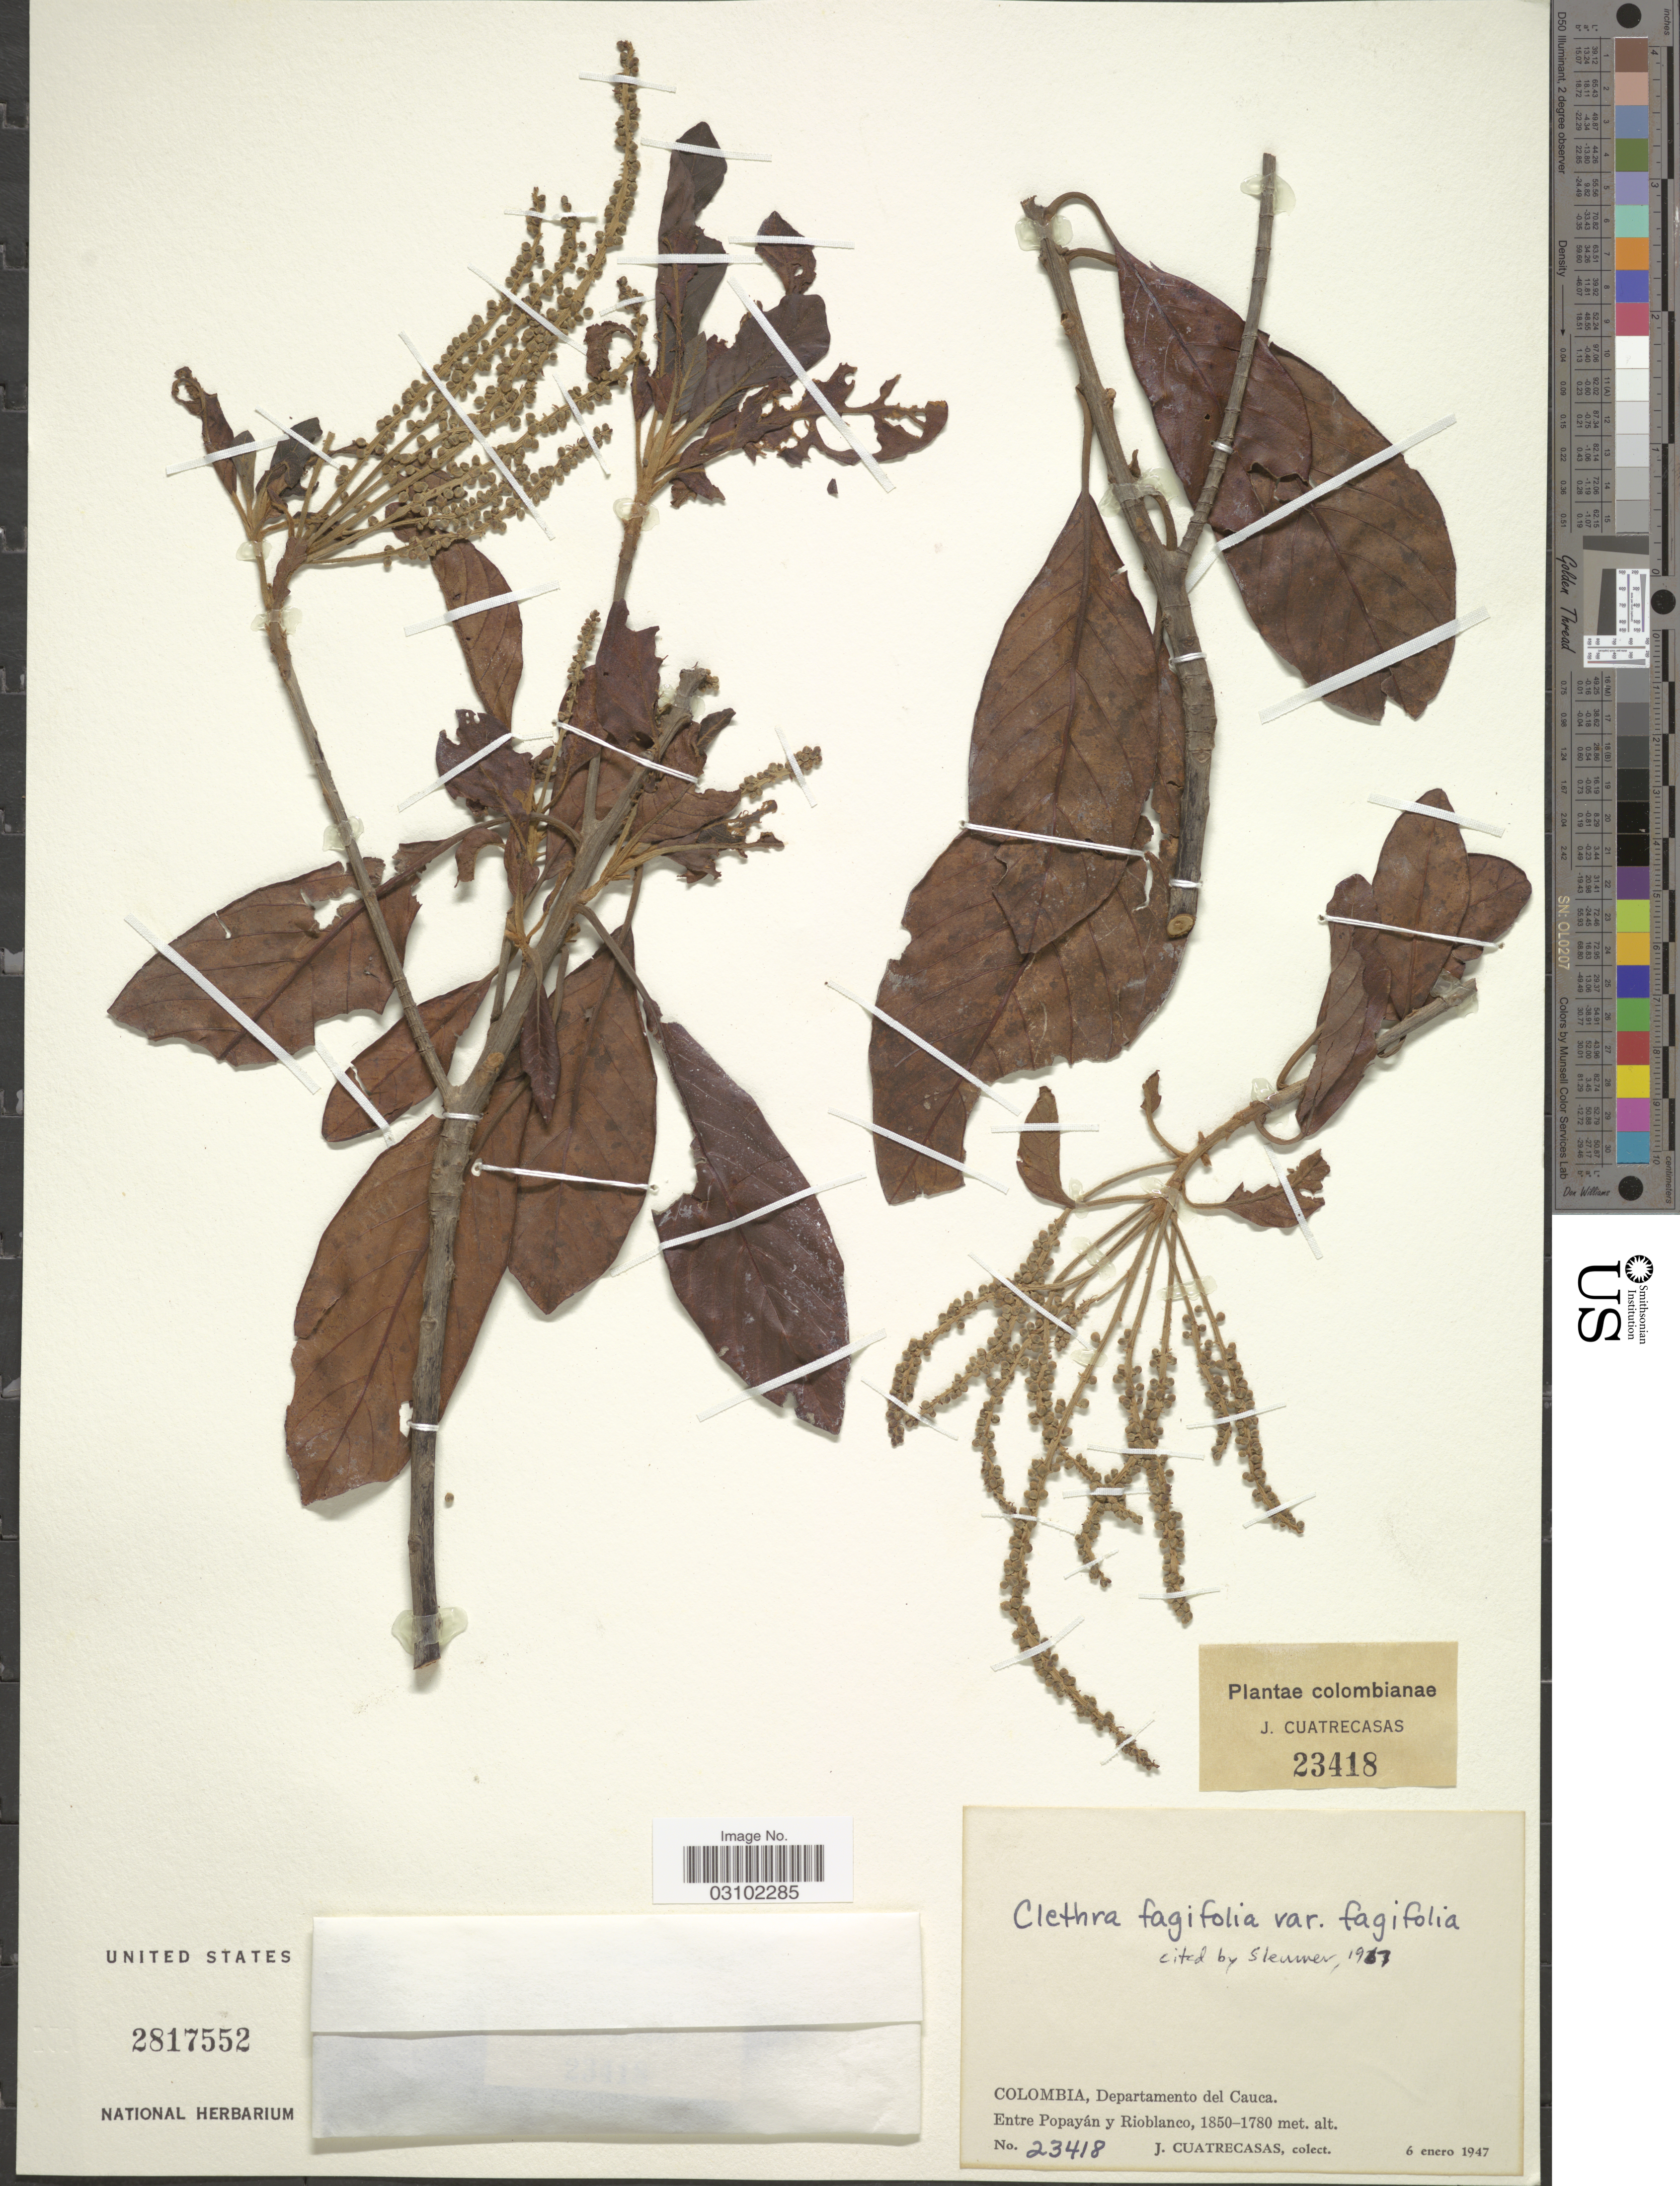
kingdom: Plantae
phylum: Tracheophyta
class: Magnoliopsida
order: Ericales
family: Clethraceae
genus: Clethra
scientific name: Clethra fagifolia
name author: Kunth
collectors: J. Cuatrecasas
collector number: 23418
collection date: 1947-01-06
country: Colombia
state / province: Cauca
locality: Entre Popayán y Rioblanco.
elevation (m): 1780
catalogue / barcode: US 2817552